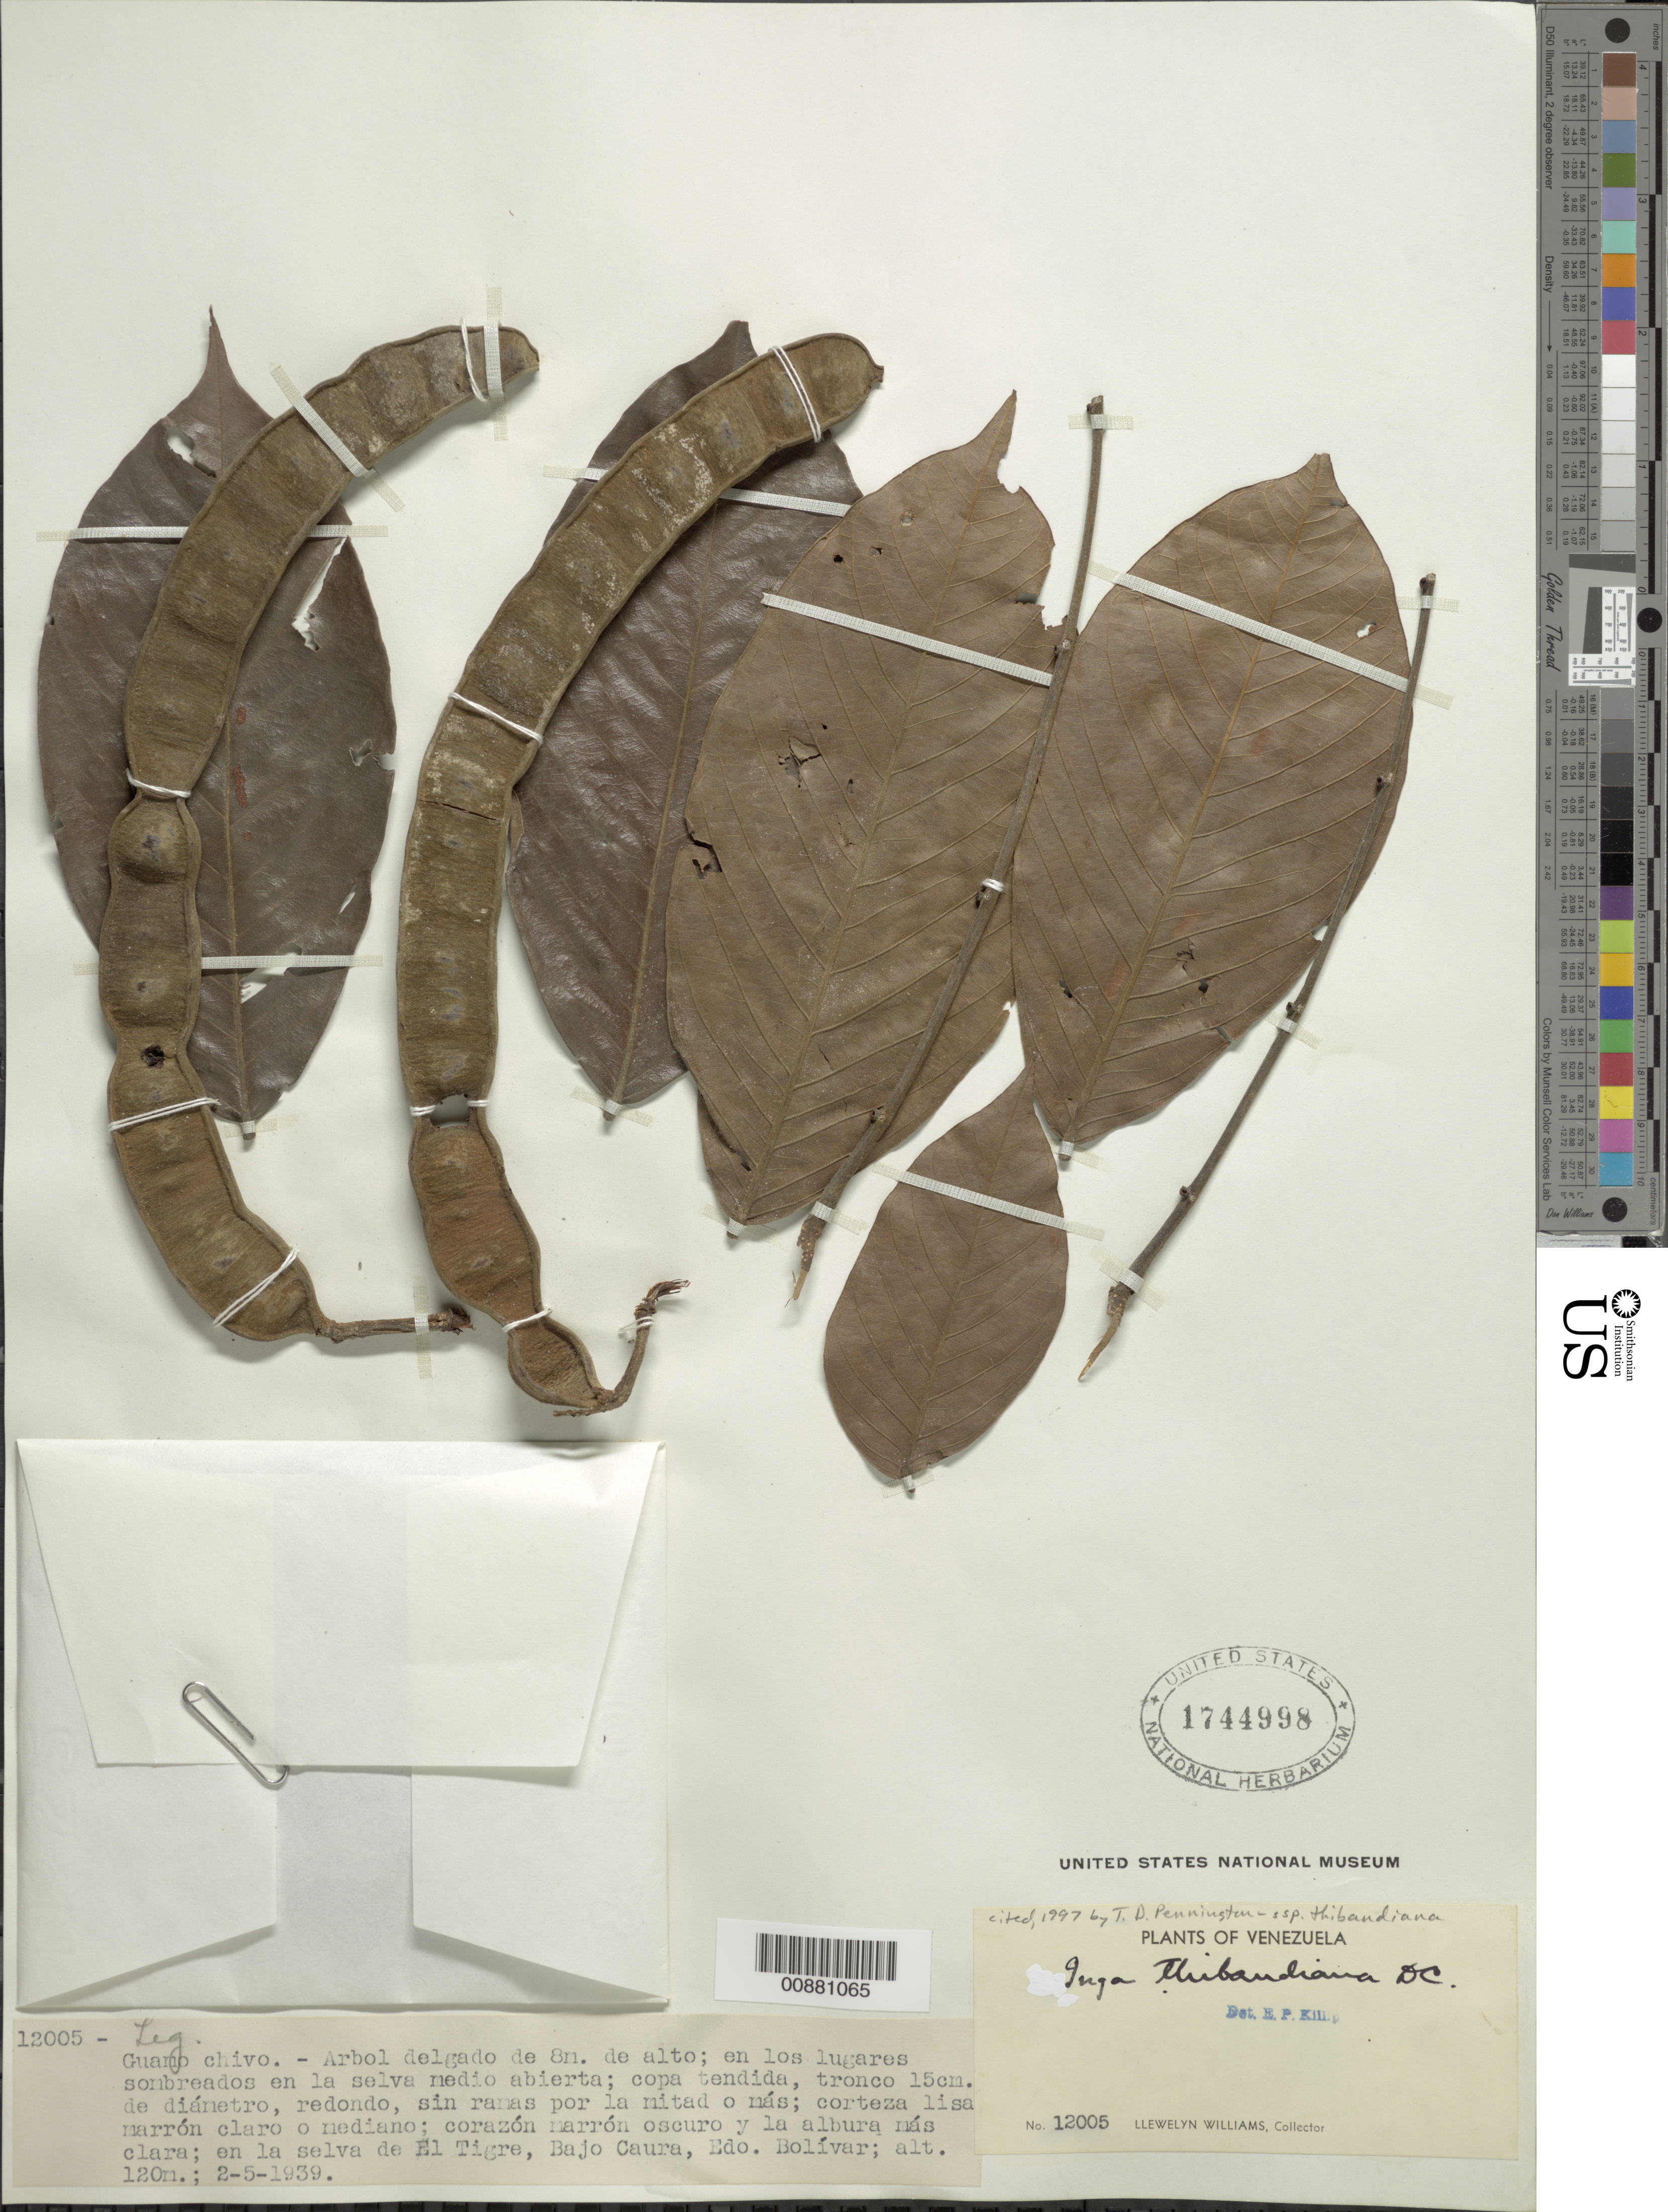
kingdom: Plantae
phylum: Tracheophyta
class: Magnoliopsida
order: Fabales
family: Fabaceae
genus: Inga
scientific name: Inga thibaudiana subsp. thibaudiana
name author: DC.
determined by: Pennington, T. D., (K)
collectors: Ll. Williams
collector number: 12005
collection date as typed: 2-May-39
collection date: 1939-05-02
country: Venezuela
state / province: Bolívar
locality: El Tigre, Bajo Caura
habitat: Lugares sombreados en la selva medio abierta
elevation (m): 120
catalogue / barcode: US 1744998